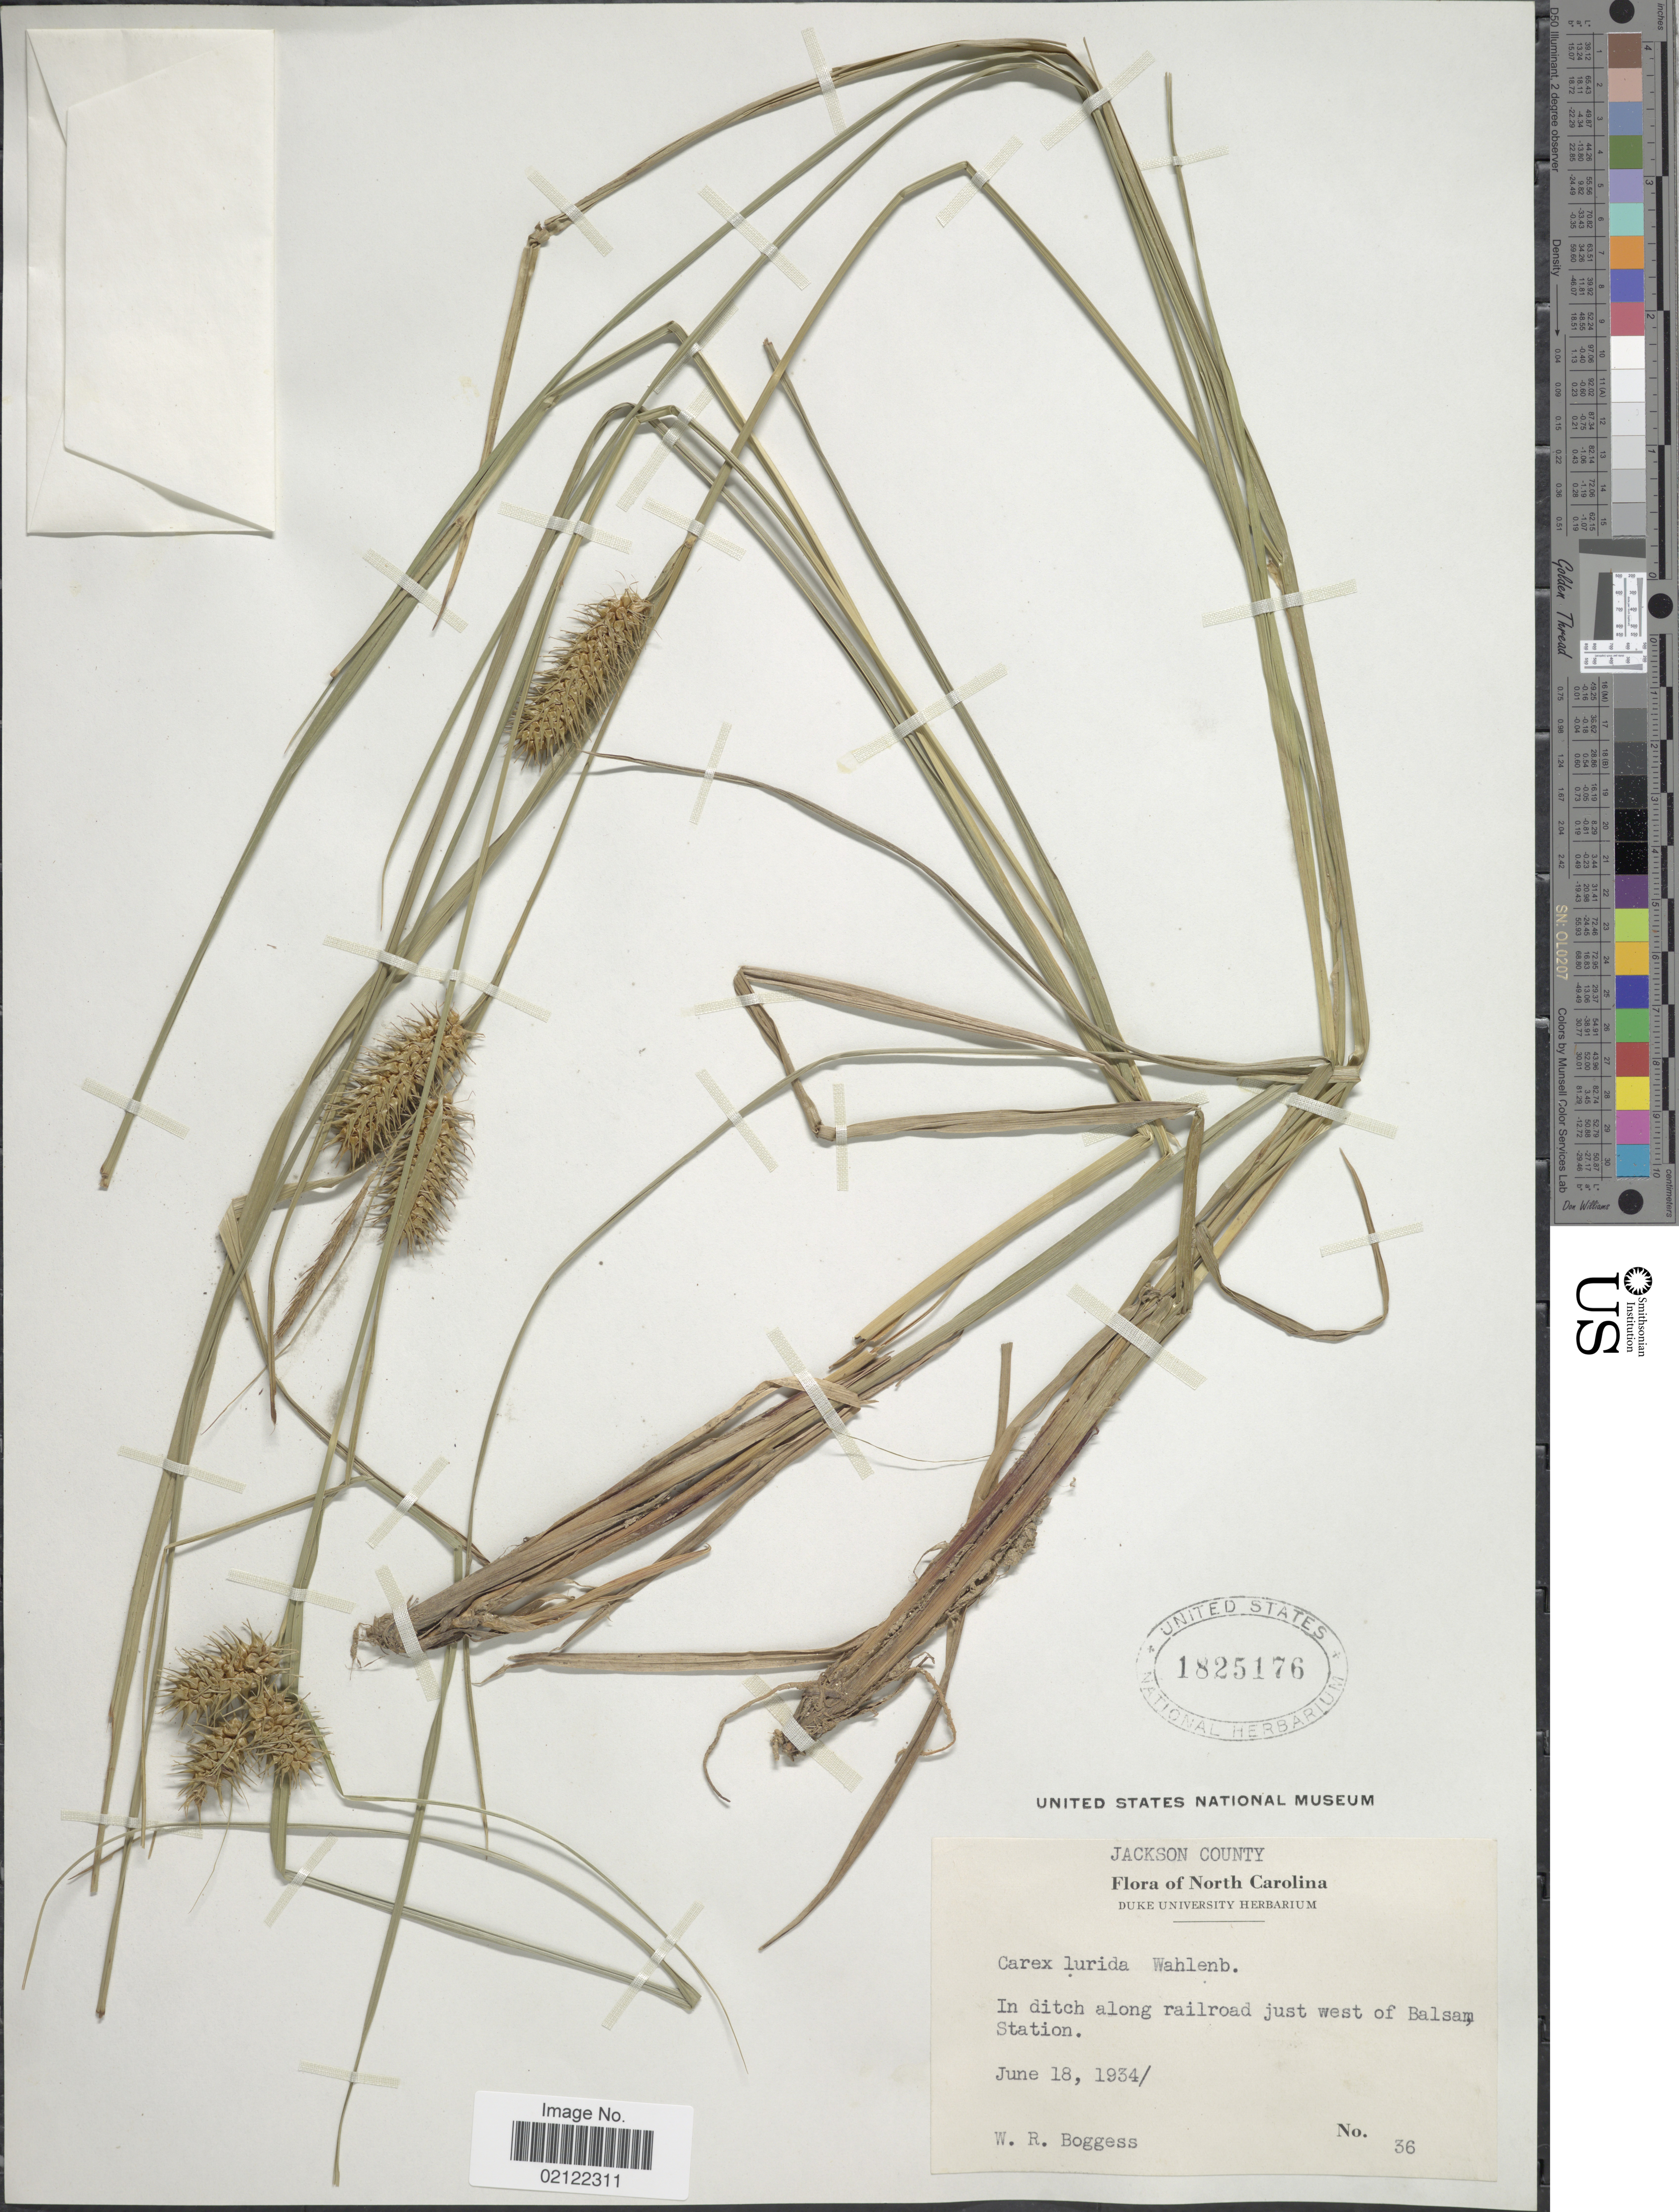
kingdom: Plantae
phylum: Tracheophyta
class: Liliopsida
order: Poales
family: Cyperaceae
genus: Carex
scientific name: Carex lurida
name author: Wahlenb.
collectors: W. Boggess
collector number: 36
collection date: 1934-06-18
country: United States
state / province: North Carolina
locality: Jackson County. In ditch along railroad just west of Balsam Station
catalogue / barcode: US 1825176